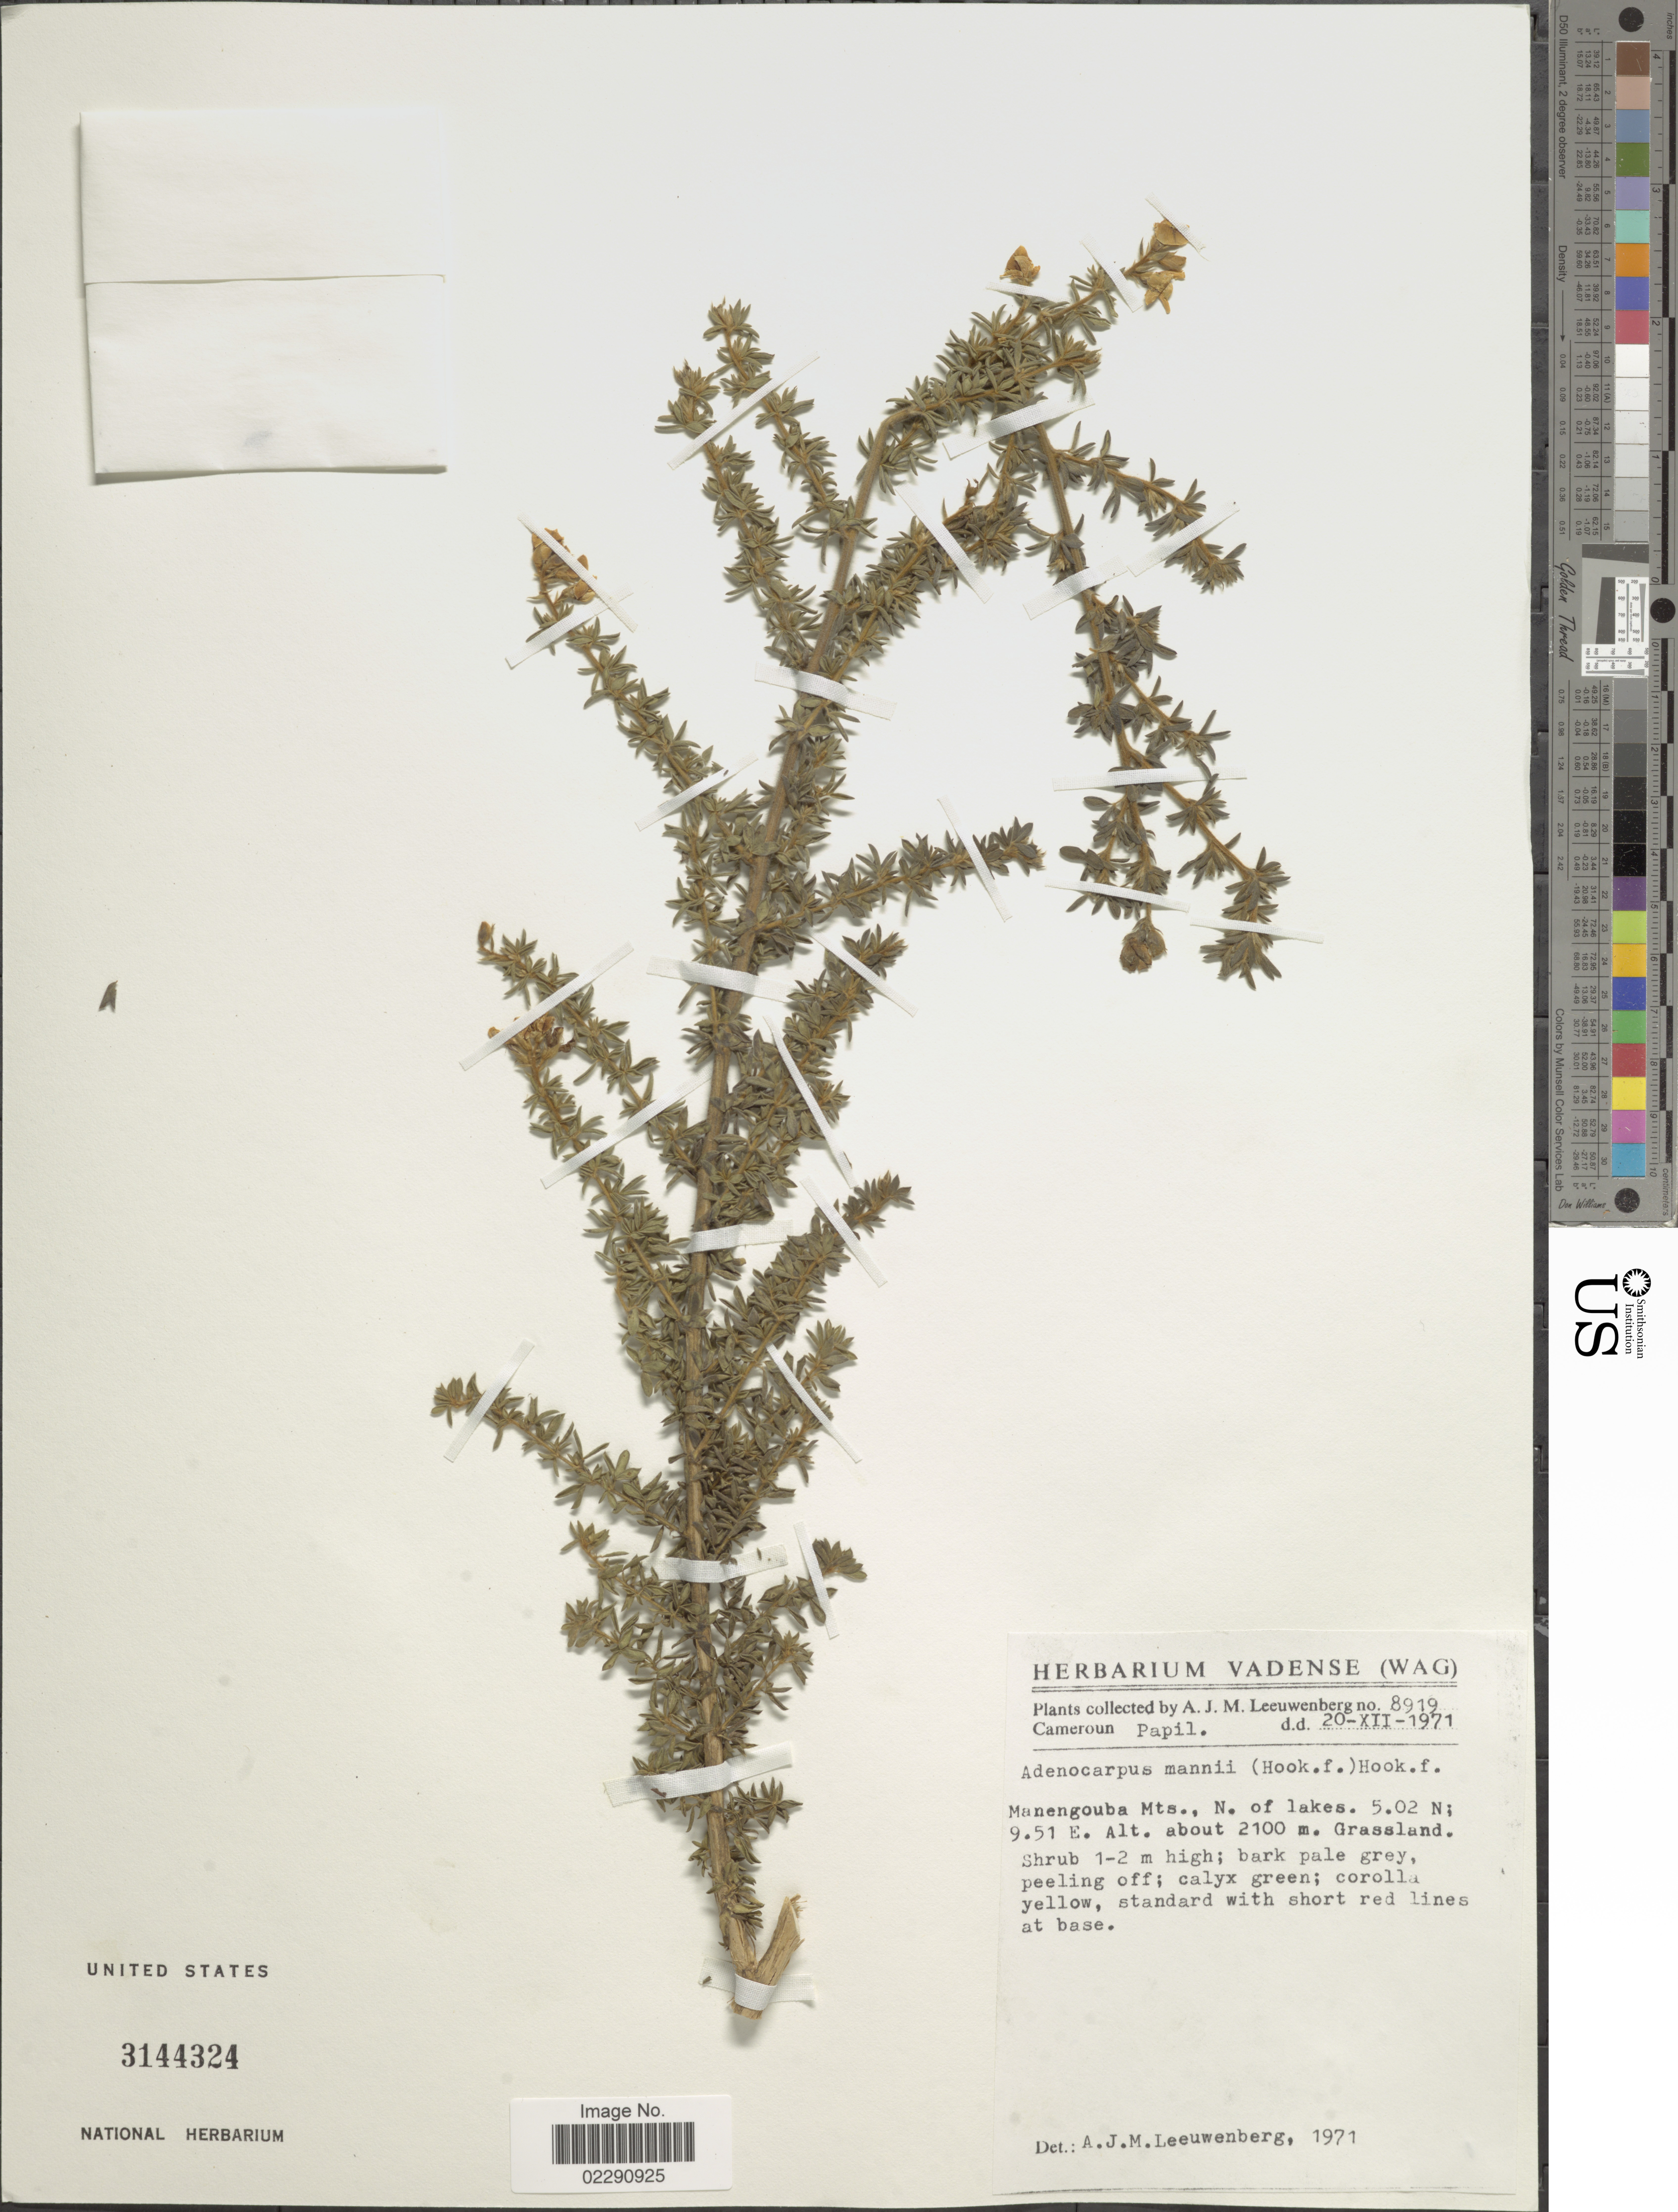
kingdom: Plantae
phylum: Tracheophyta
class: Magnoliopsida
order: Fabales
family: Fabaceae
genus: Adenocarpus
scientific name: Adenocarpus mannii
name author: (Hook. f.) Hook. f.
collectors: A. J. M. Leeuwenberg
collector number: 8919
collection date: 1971-12-20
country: Cameroon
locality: Manengouba Mts., N. of lakes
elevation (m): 2100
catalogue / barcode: US 3144324